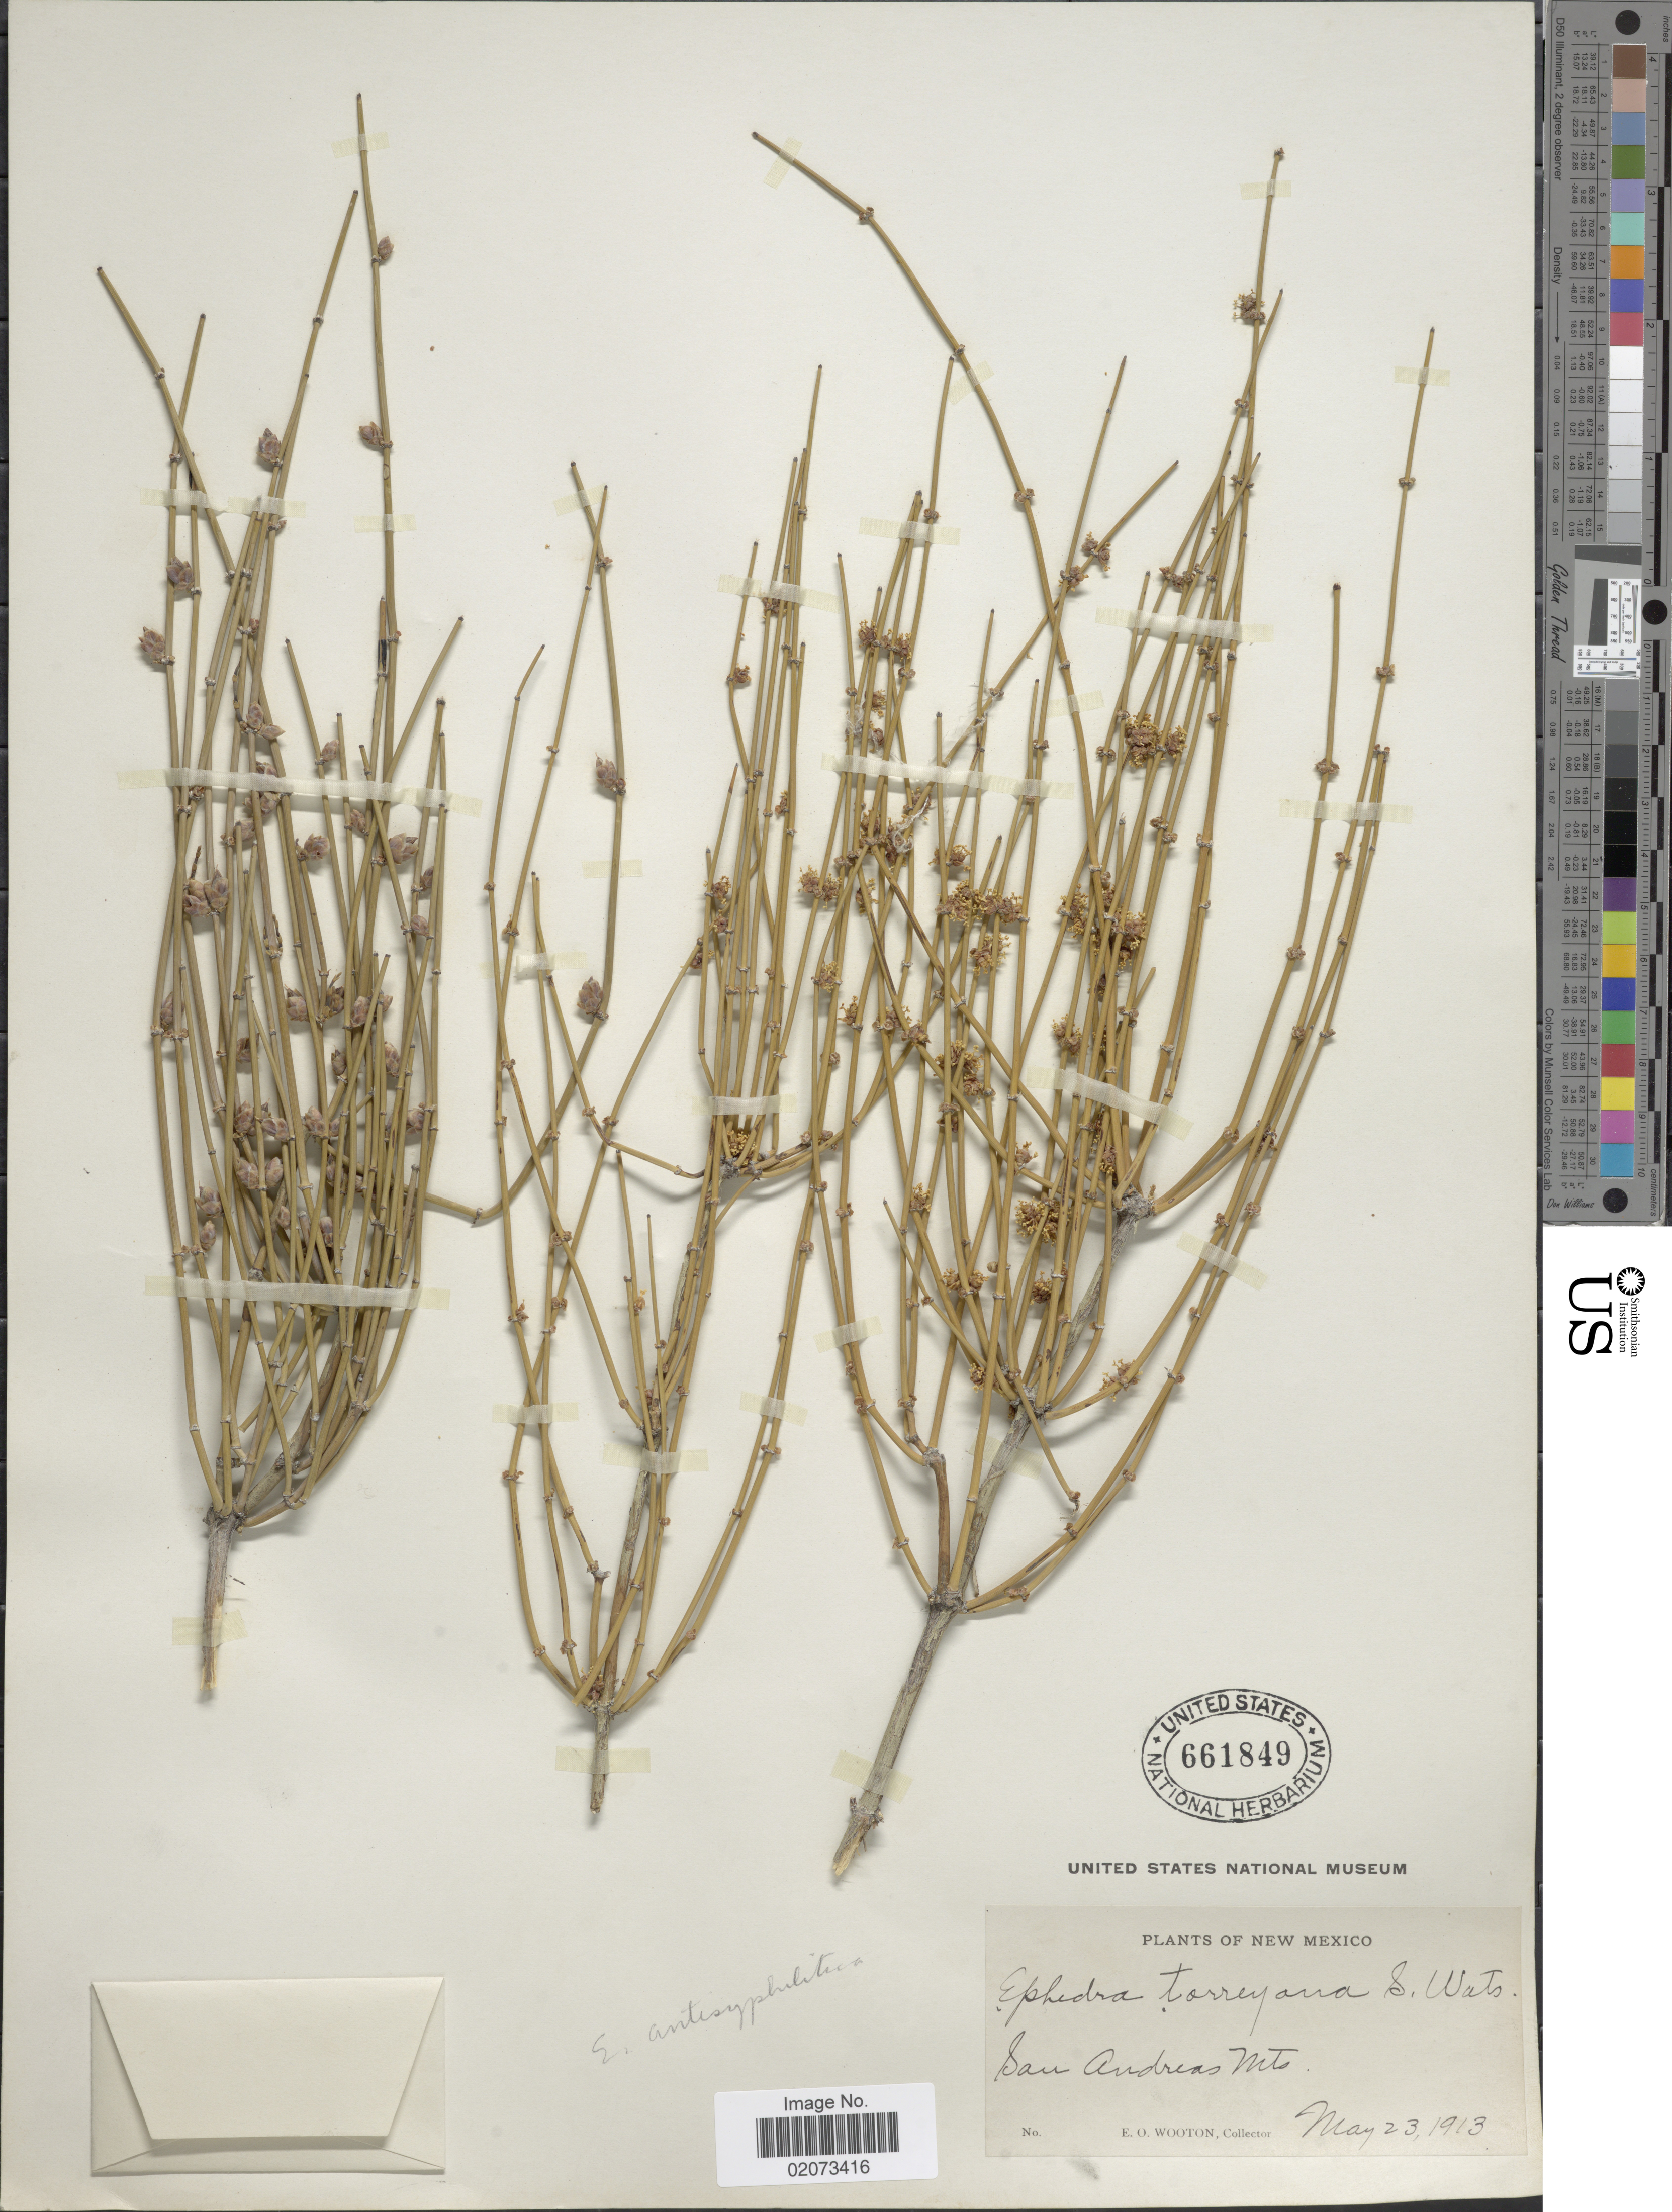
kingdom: Plantae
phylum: Tracheophyta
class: Gnetopsida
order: Ephedrales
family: Ephedraceae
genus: Ephedra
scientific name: Ephedra torreyana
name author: S. Watson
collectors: E. O. Wooton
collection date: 1913-05-23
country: United States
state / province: New Mexico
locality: New Mexico. San Andreas Mts.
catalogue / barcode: US 661849